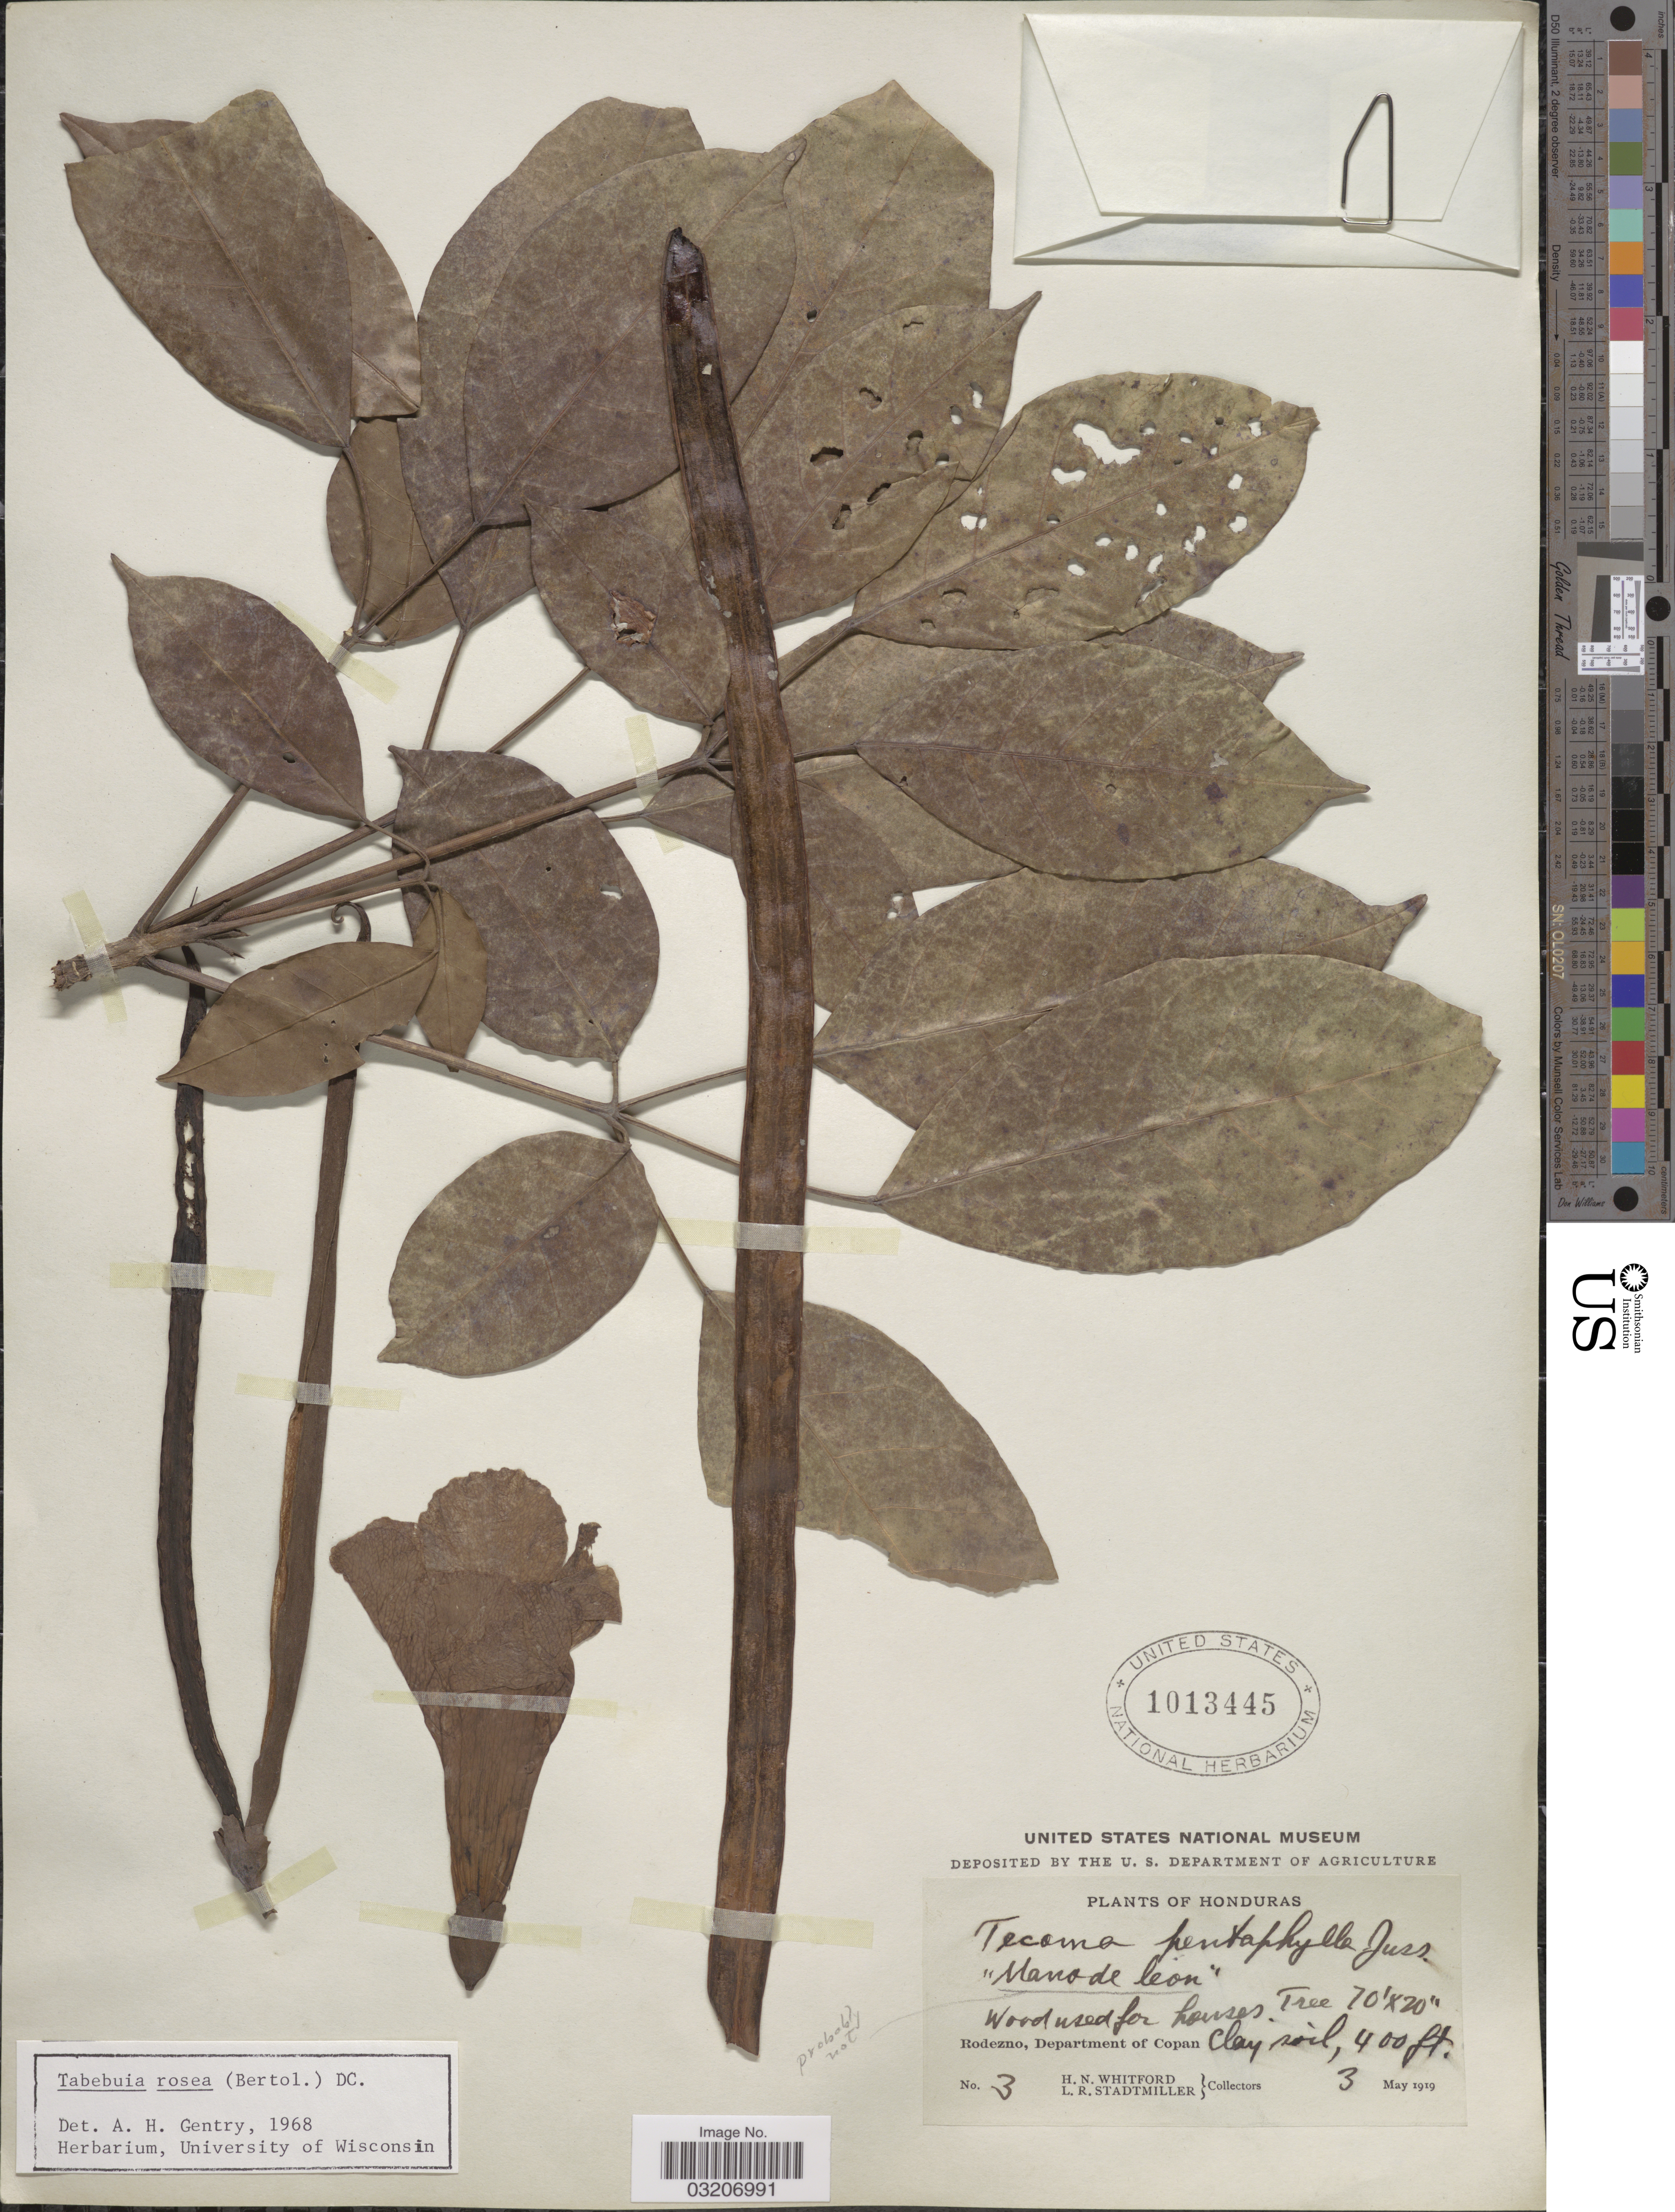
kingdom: Plantae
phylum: Tracheophyta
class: Magnoliopsida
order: Lamiales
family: Bignoniaceae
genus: Tabebuia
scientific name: Tabebuia rosea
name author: (Bertol.) DC.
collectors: H. N. Whitford & L. Stadtmiller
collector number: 3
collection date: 1919-05-03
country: Honduras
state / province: Copán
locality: Rodezno, Department of Copan.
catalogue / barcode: US 1013445